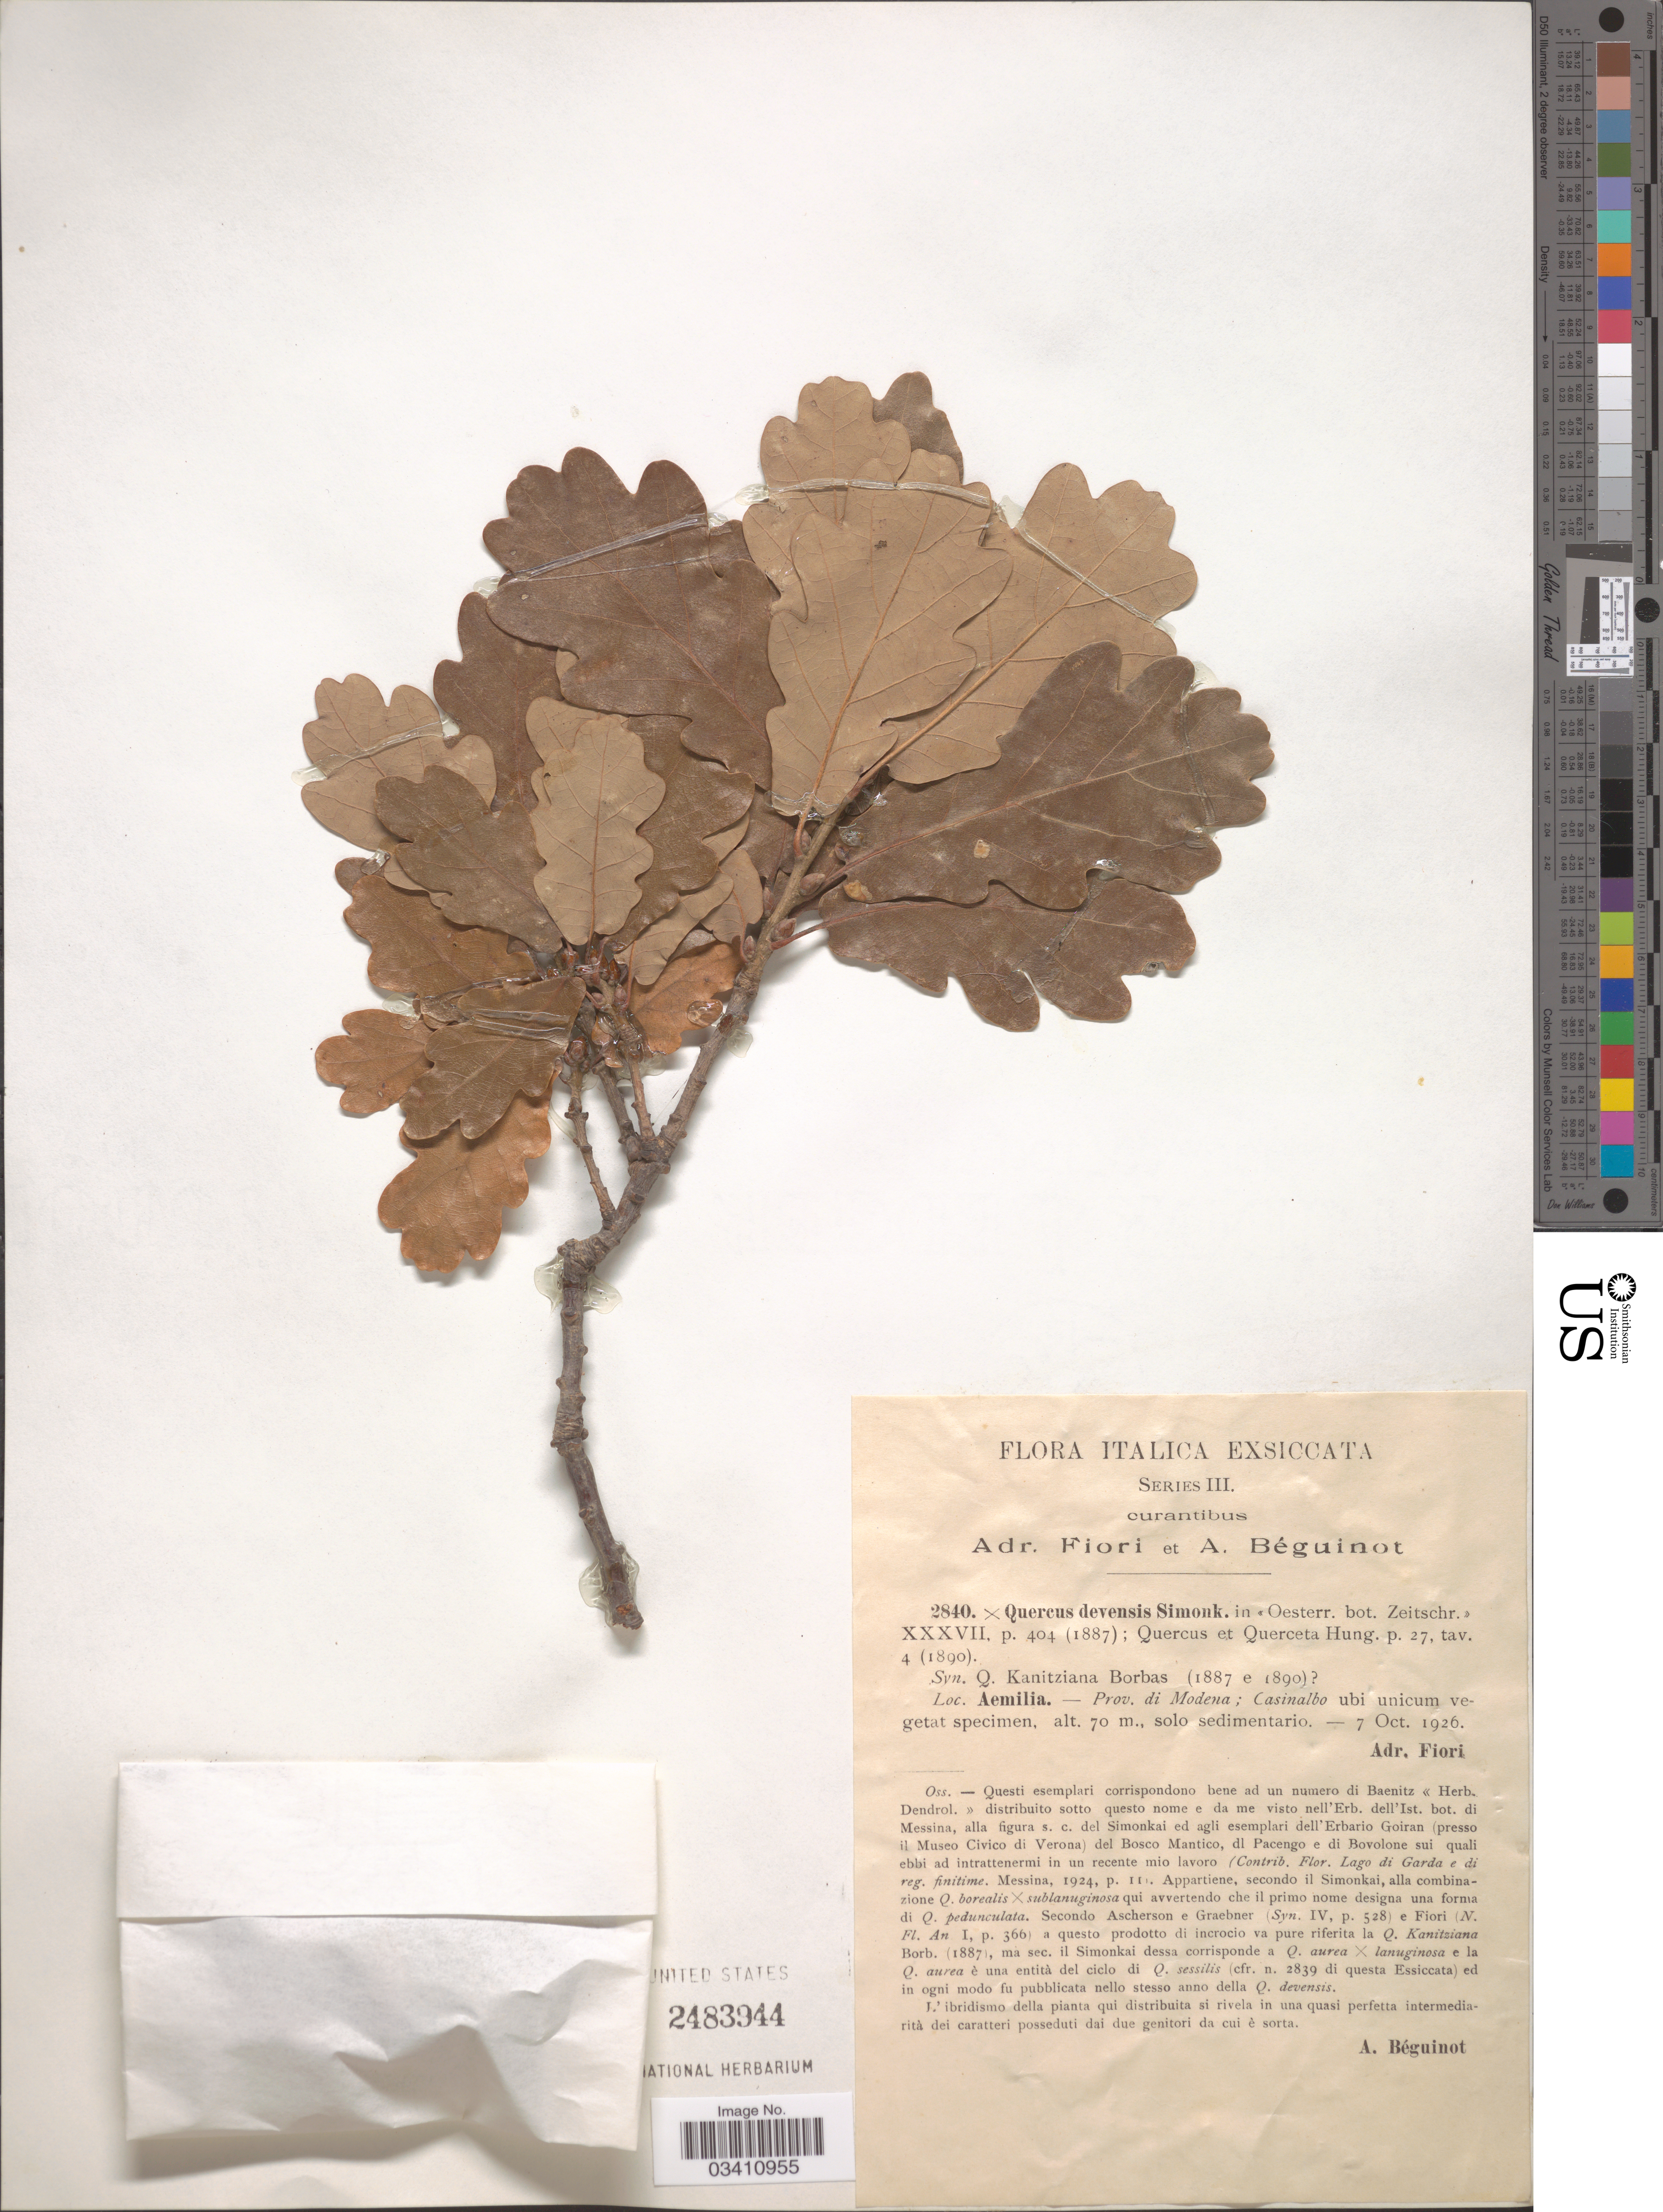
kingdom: Plantae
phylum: Tracheophyta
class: Magnoliopsida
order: Fagales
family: Fagaceae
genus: Quercus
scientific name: Quercus x devensis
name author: Simonk.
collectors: A. Fiori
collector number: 2840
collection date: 1926-10-07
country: Italy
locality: Aemilia. - Prov. di Modena; Casinalbo ubi unicum vegetat specimen.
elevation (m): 70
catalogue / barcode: US 2483944